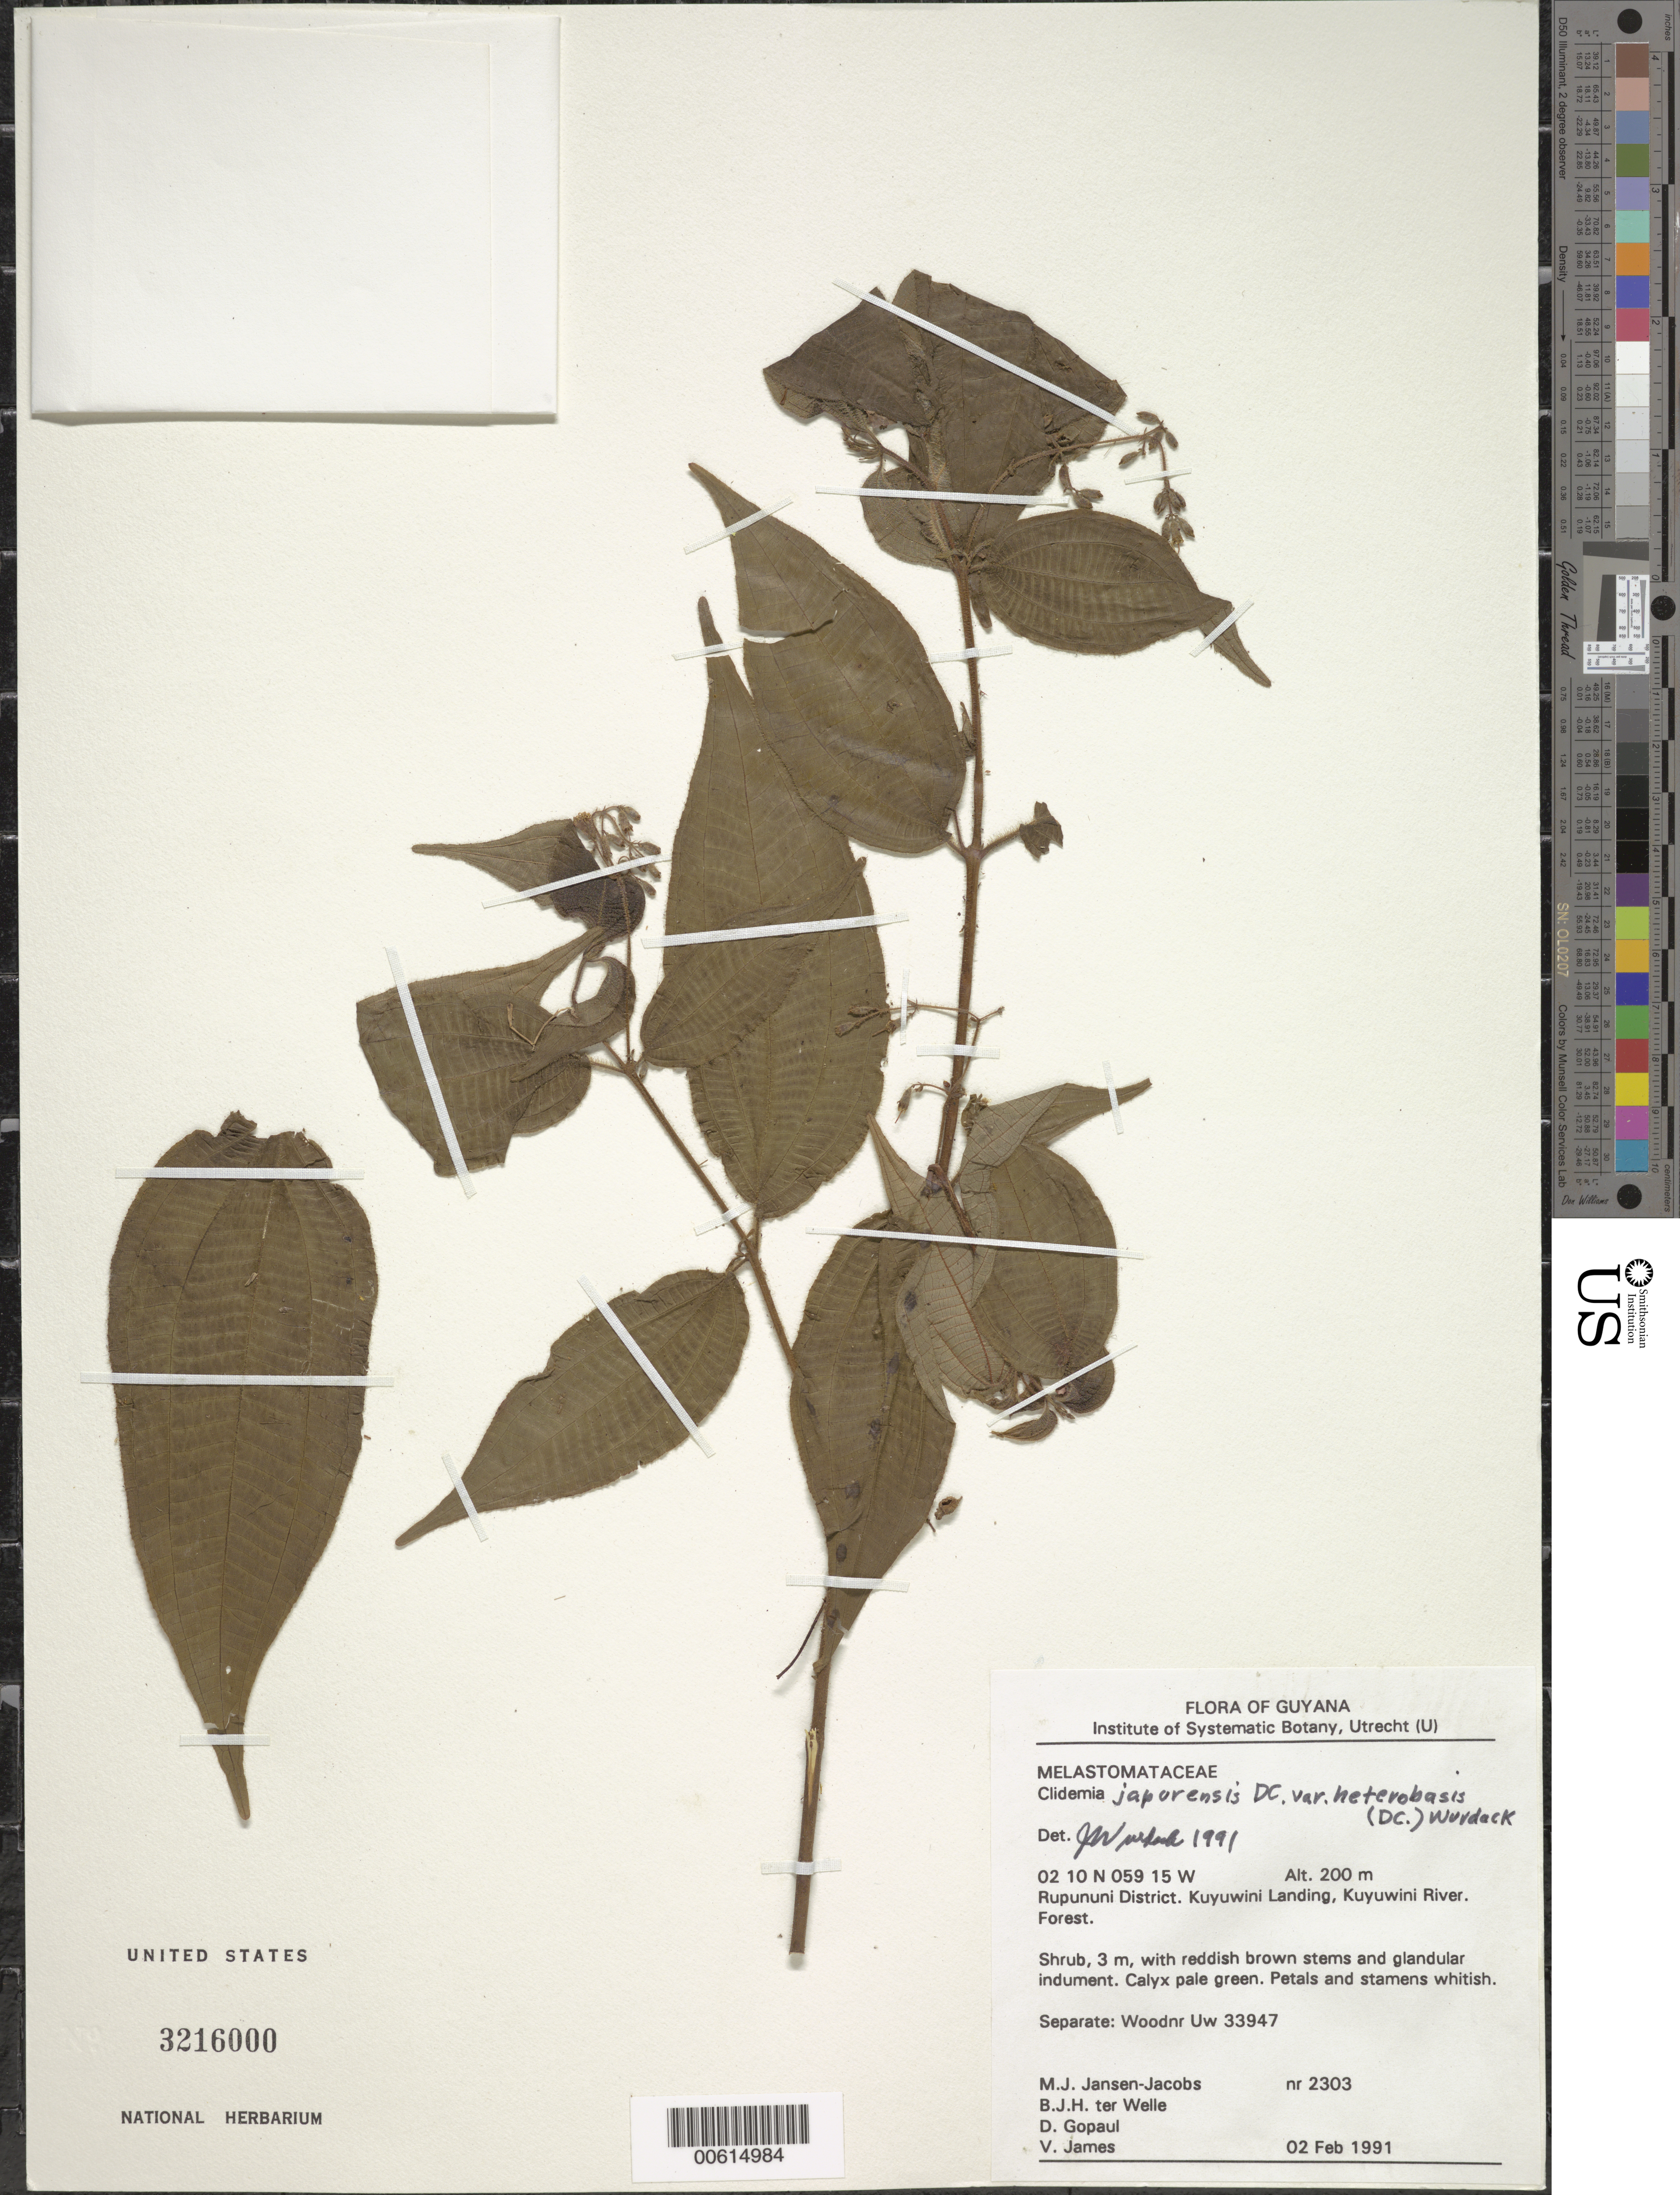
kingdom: Plantae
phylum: Tracheophyta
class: Magnoliopsida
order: Myrtales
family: Melastomataceae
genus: Clidemia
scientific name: Clidemia japurensis var. heterobasis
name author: (DC.) Wurdack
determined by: Wurdack, John J., (US), US (UNITED STATES)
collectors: M. J. Jansen-Jacobs, B. Welle, D. Gopaul & V. James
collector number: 2302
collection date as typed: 2-Feb-91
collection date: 1991-02-02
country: Guyana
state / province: U. Takutu-U. Essequibo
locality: Kuyuwini Landing, Kuyuwini River, Rupununi District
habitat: Forest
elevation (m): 200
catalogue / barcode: US 3216000